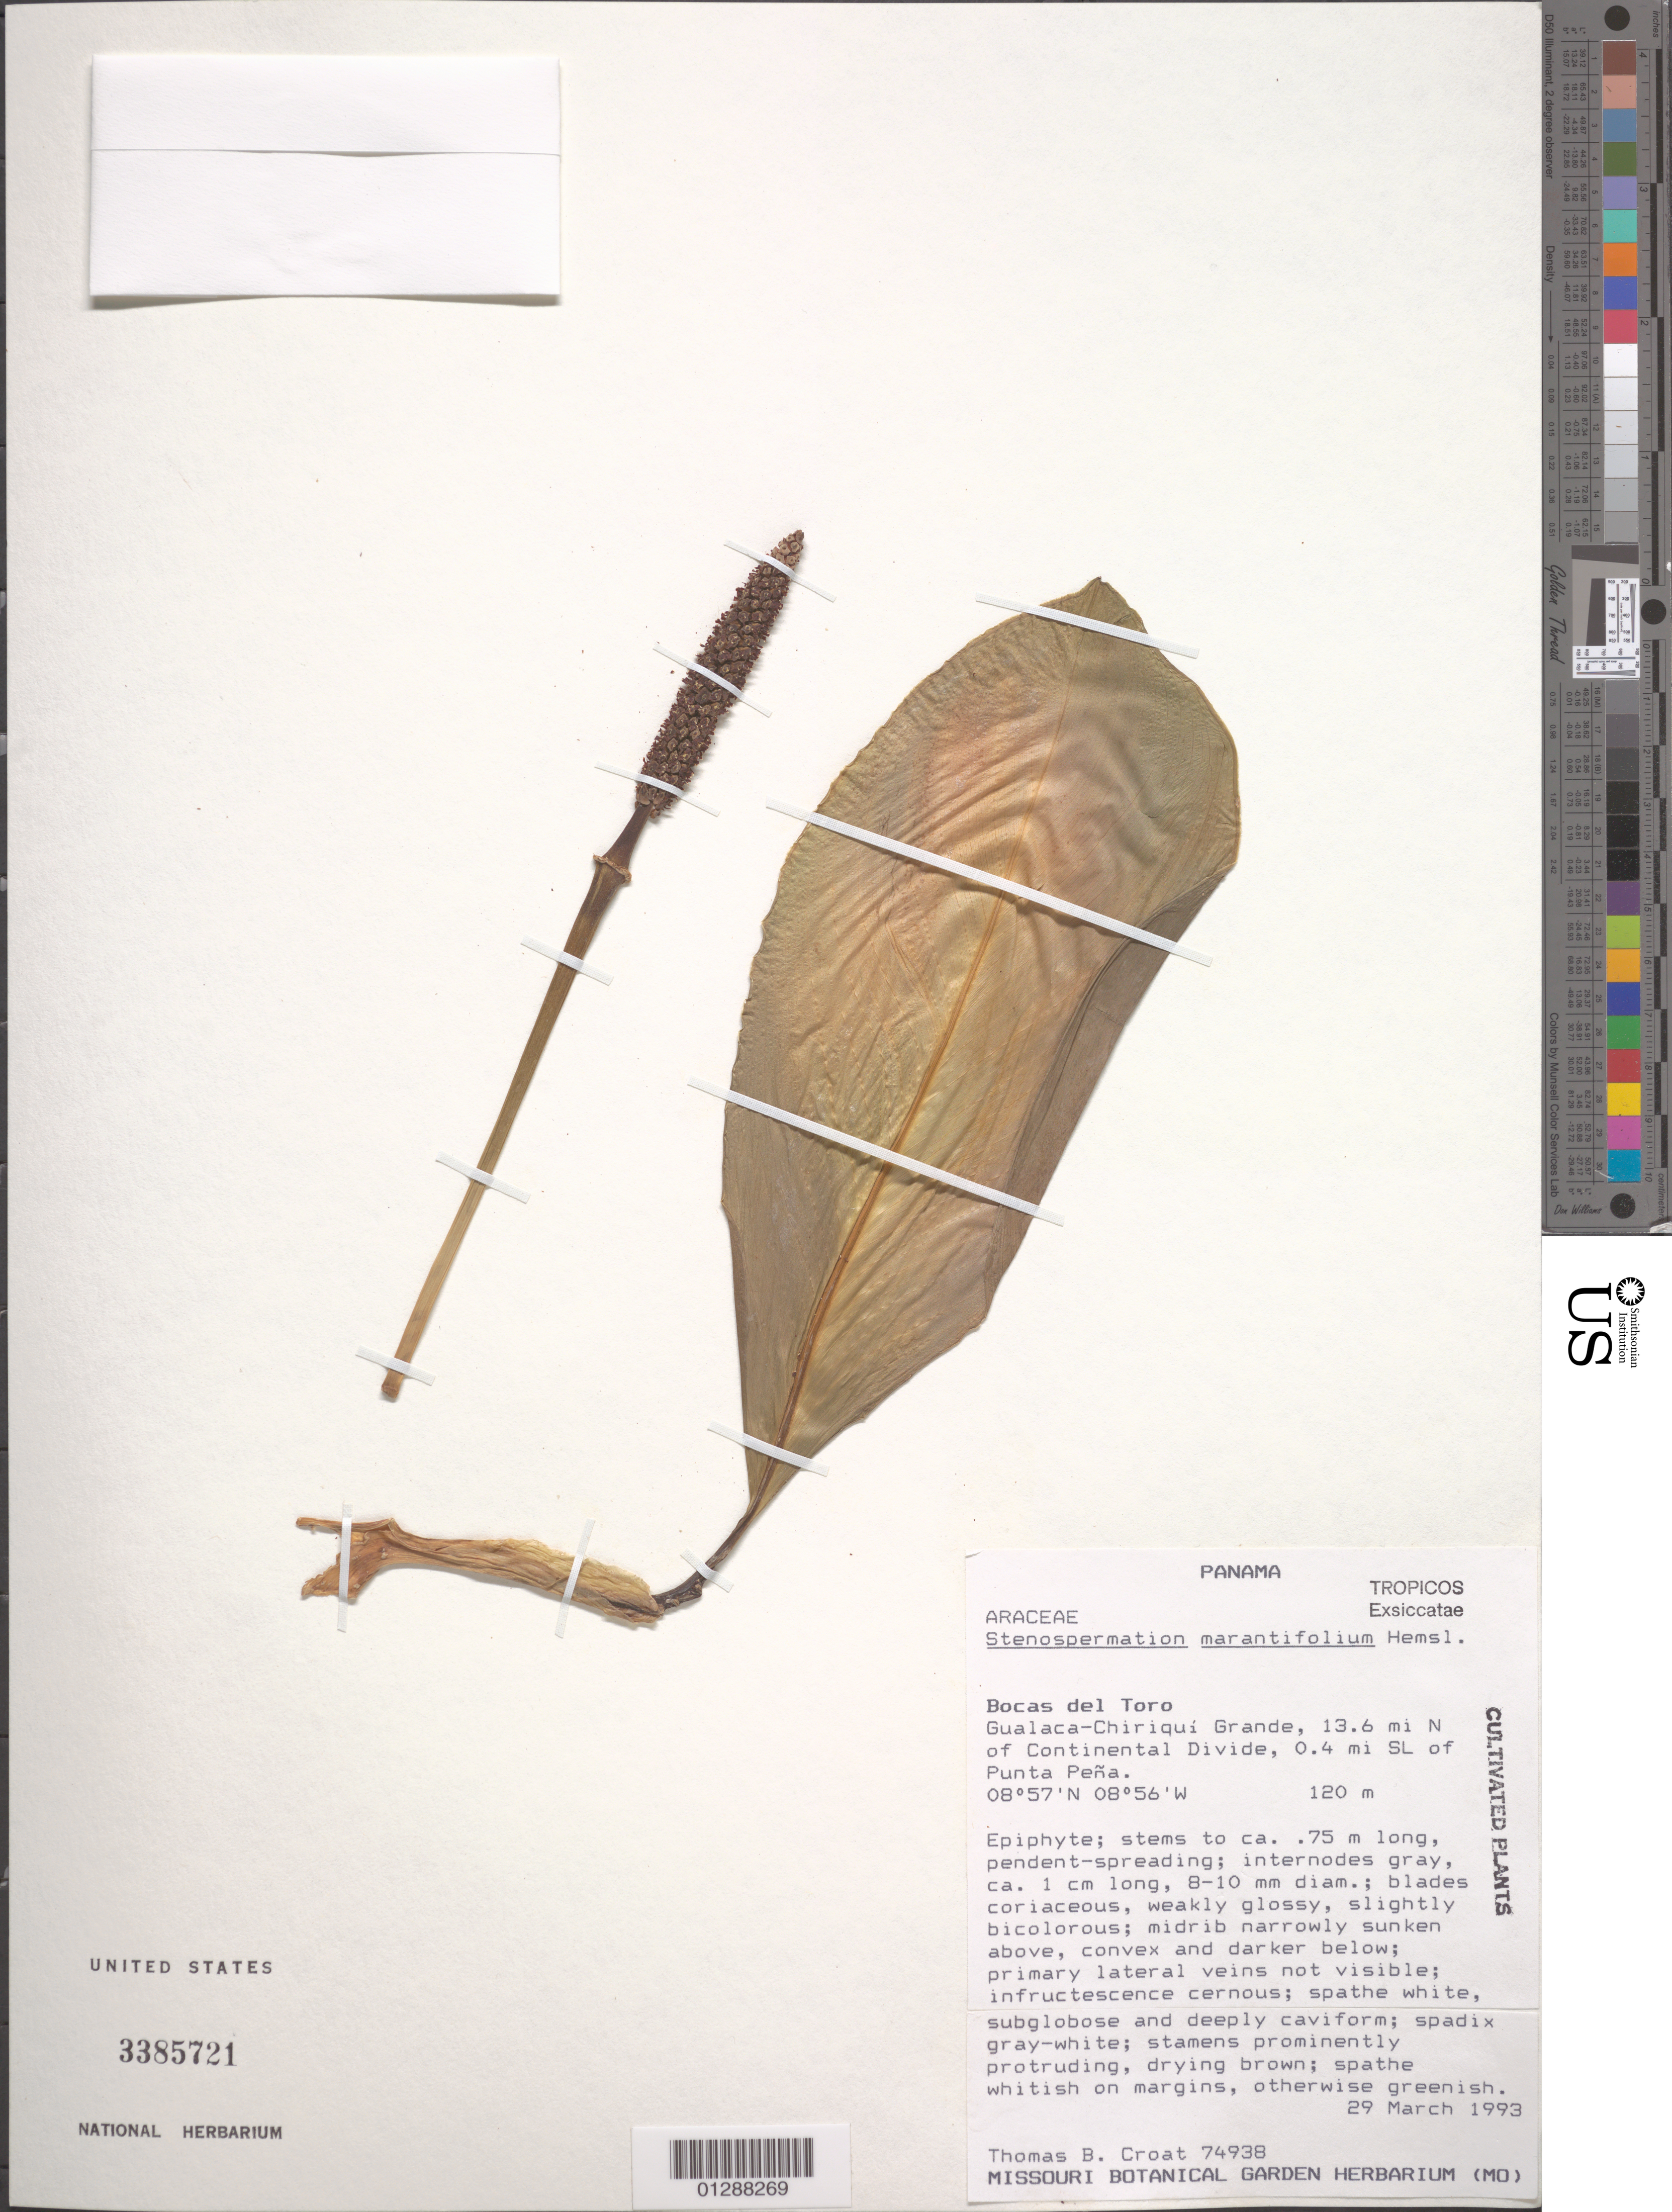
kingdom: Plantae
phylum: Tracheophyta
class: Liliopsida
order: Alismatales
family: Araceae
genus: Stenospermation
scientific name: Stenospermation marantifolium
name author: Hemsl.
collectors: T. B. Croat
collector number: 74938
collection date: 1993-03-29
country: Panama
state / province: Bocas del Toro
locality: Gualaca-Chiriquí Grande, 13.6 mi N of Continental Divide, 0.4 mi SL of Punta Peña.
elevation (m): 120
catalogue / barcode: US 3385721